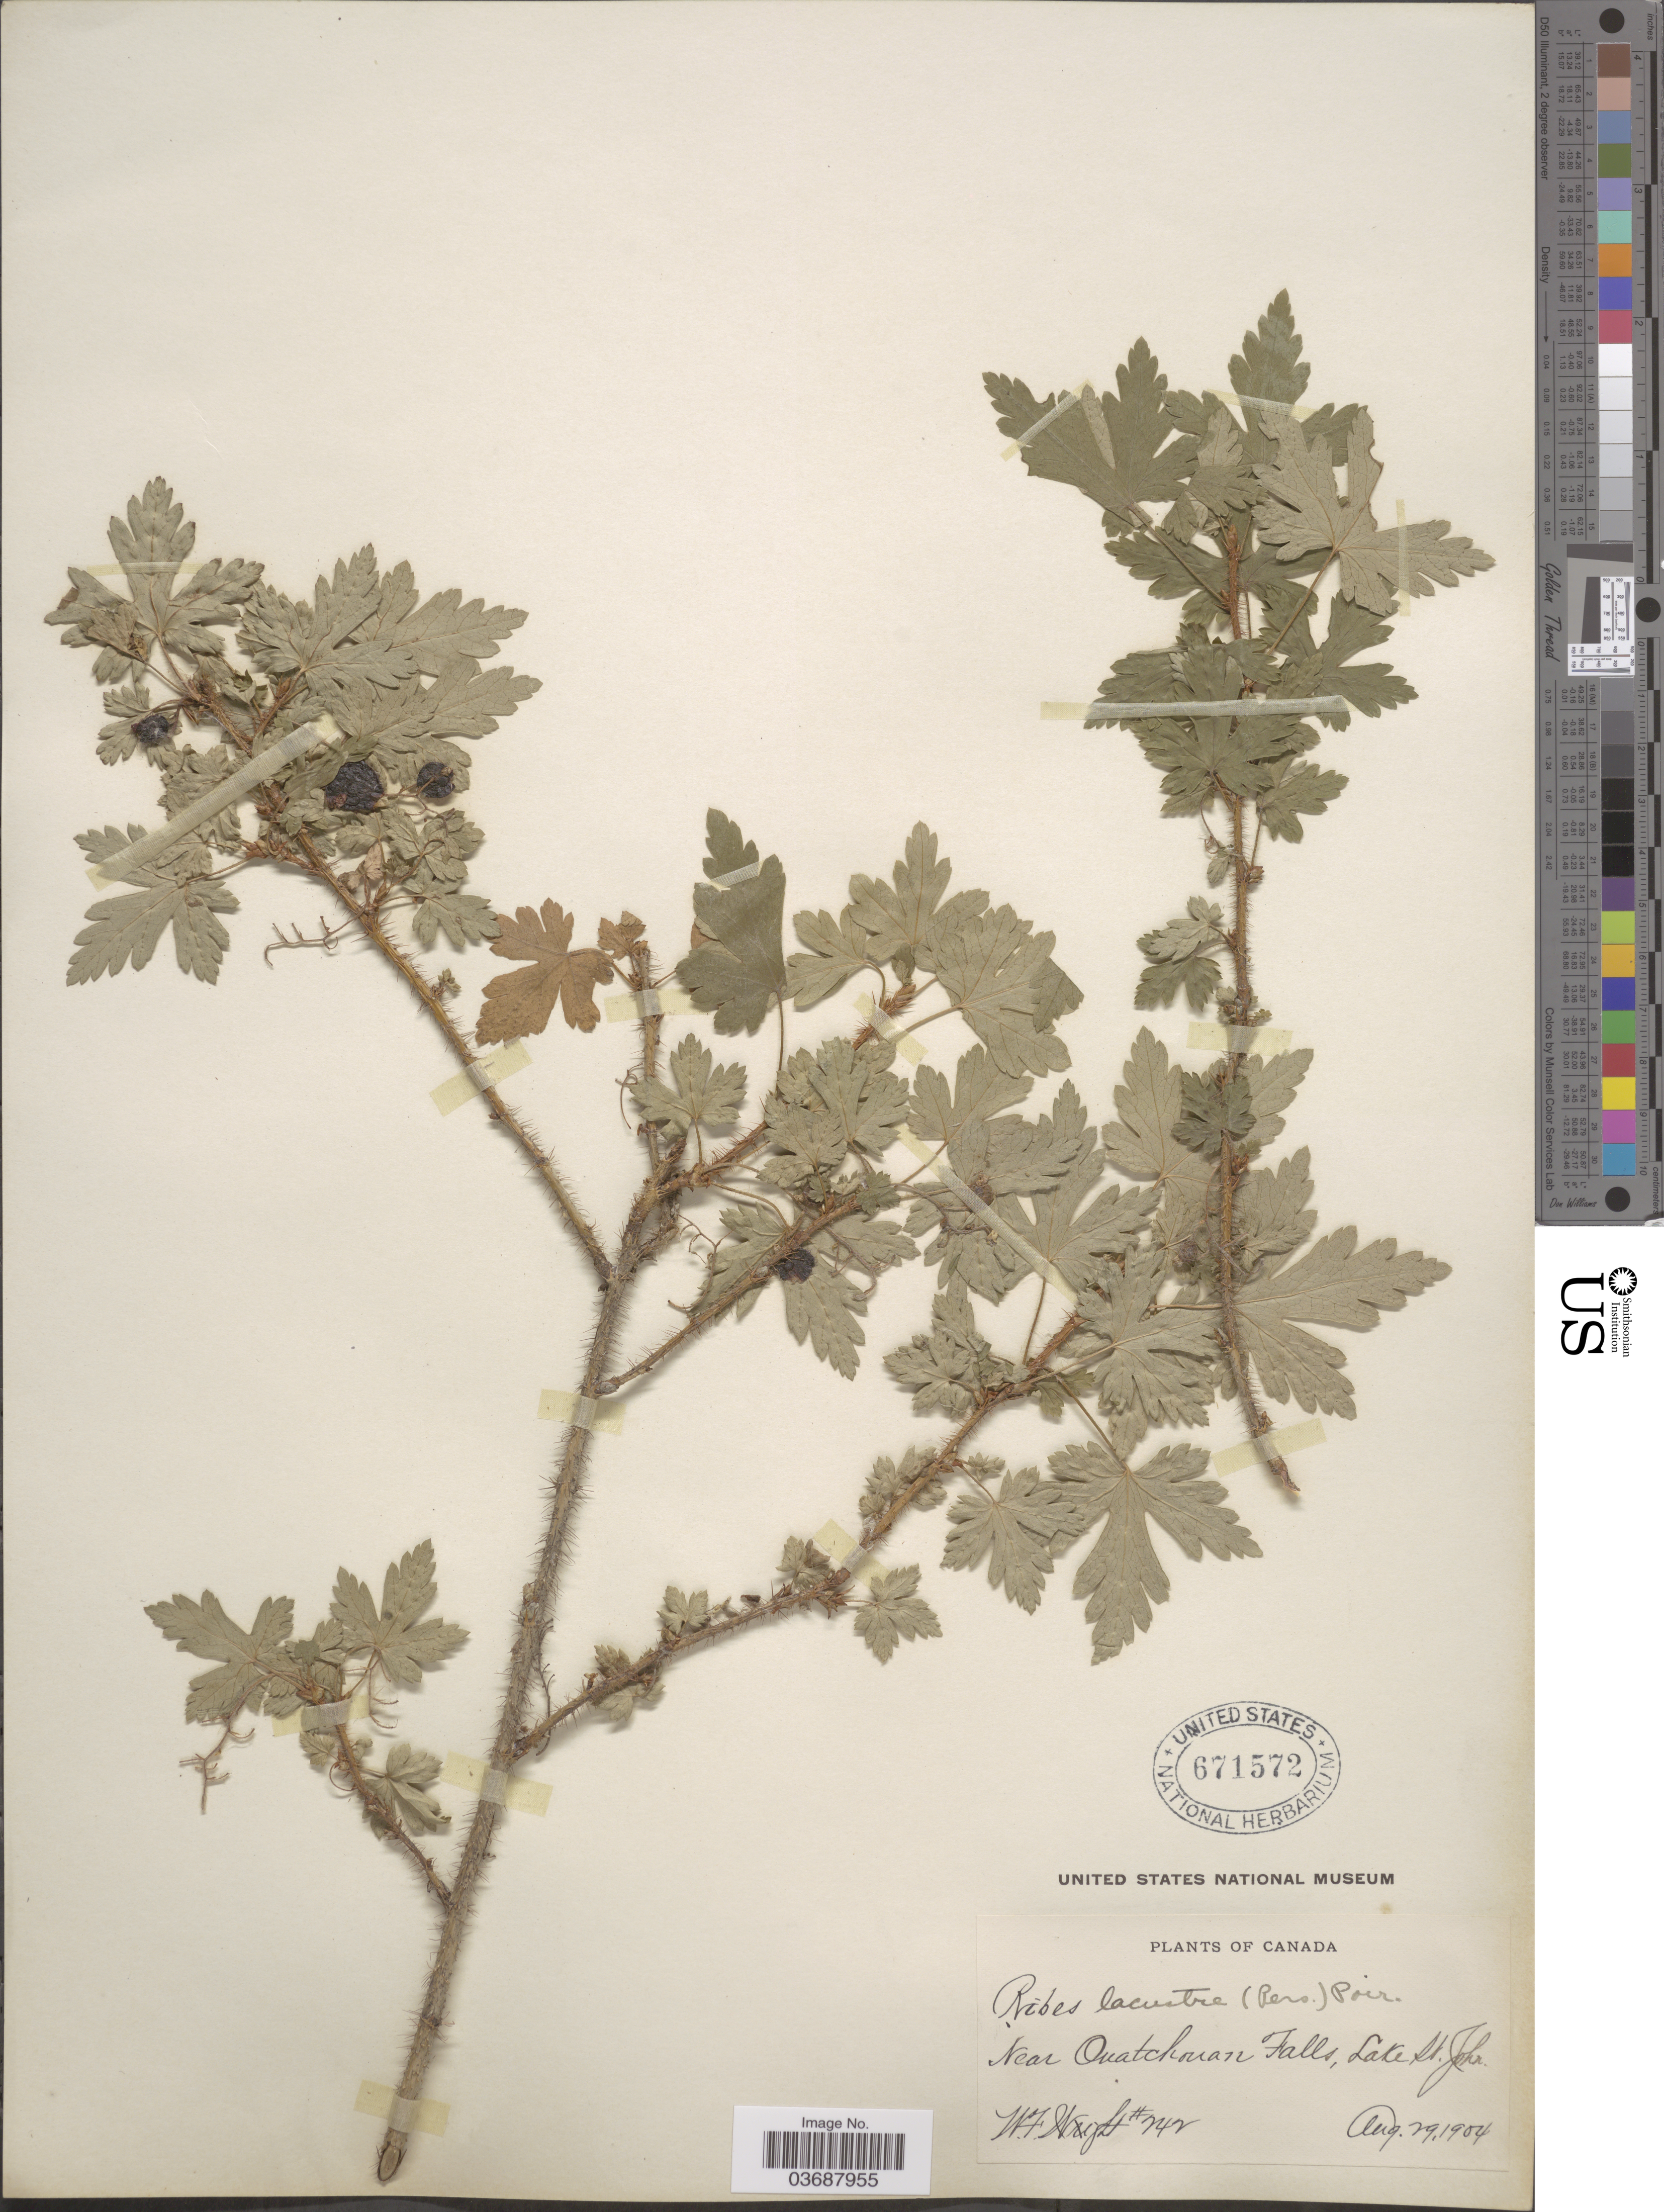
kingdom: Plantae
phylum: Tracheophyta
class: Magnoliopsida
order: Saxifragales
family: Grossulariaceae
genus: Ribes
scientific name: Ribes lacustre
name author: (Pers.) Poir.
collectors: W. F. Wright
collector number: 242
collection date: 1904-08-29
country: Canada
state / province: Ontario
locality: Near Ouatchouan Falls, Lake St. John.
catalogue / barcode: US 671572